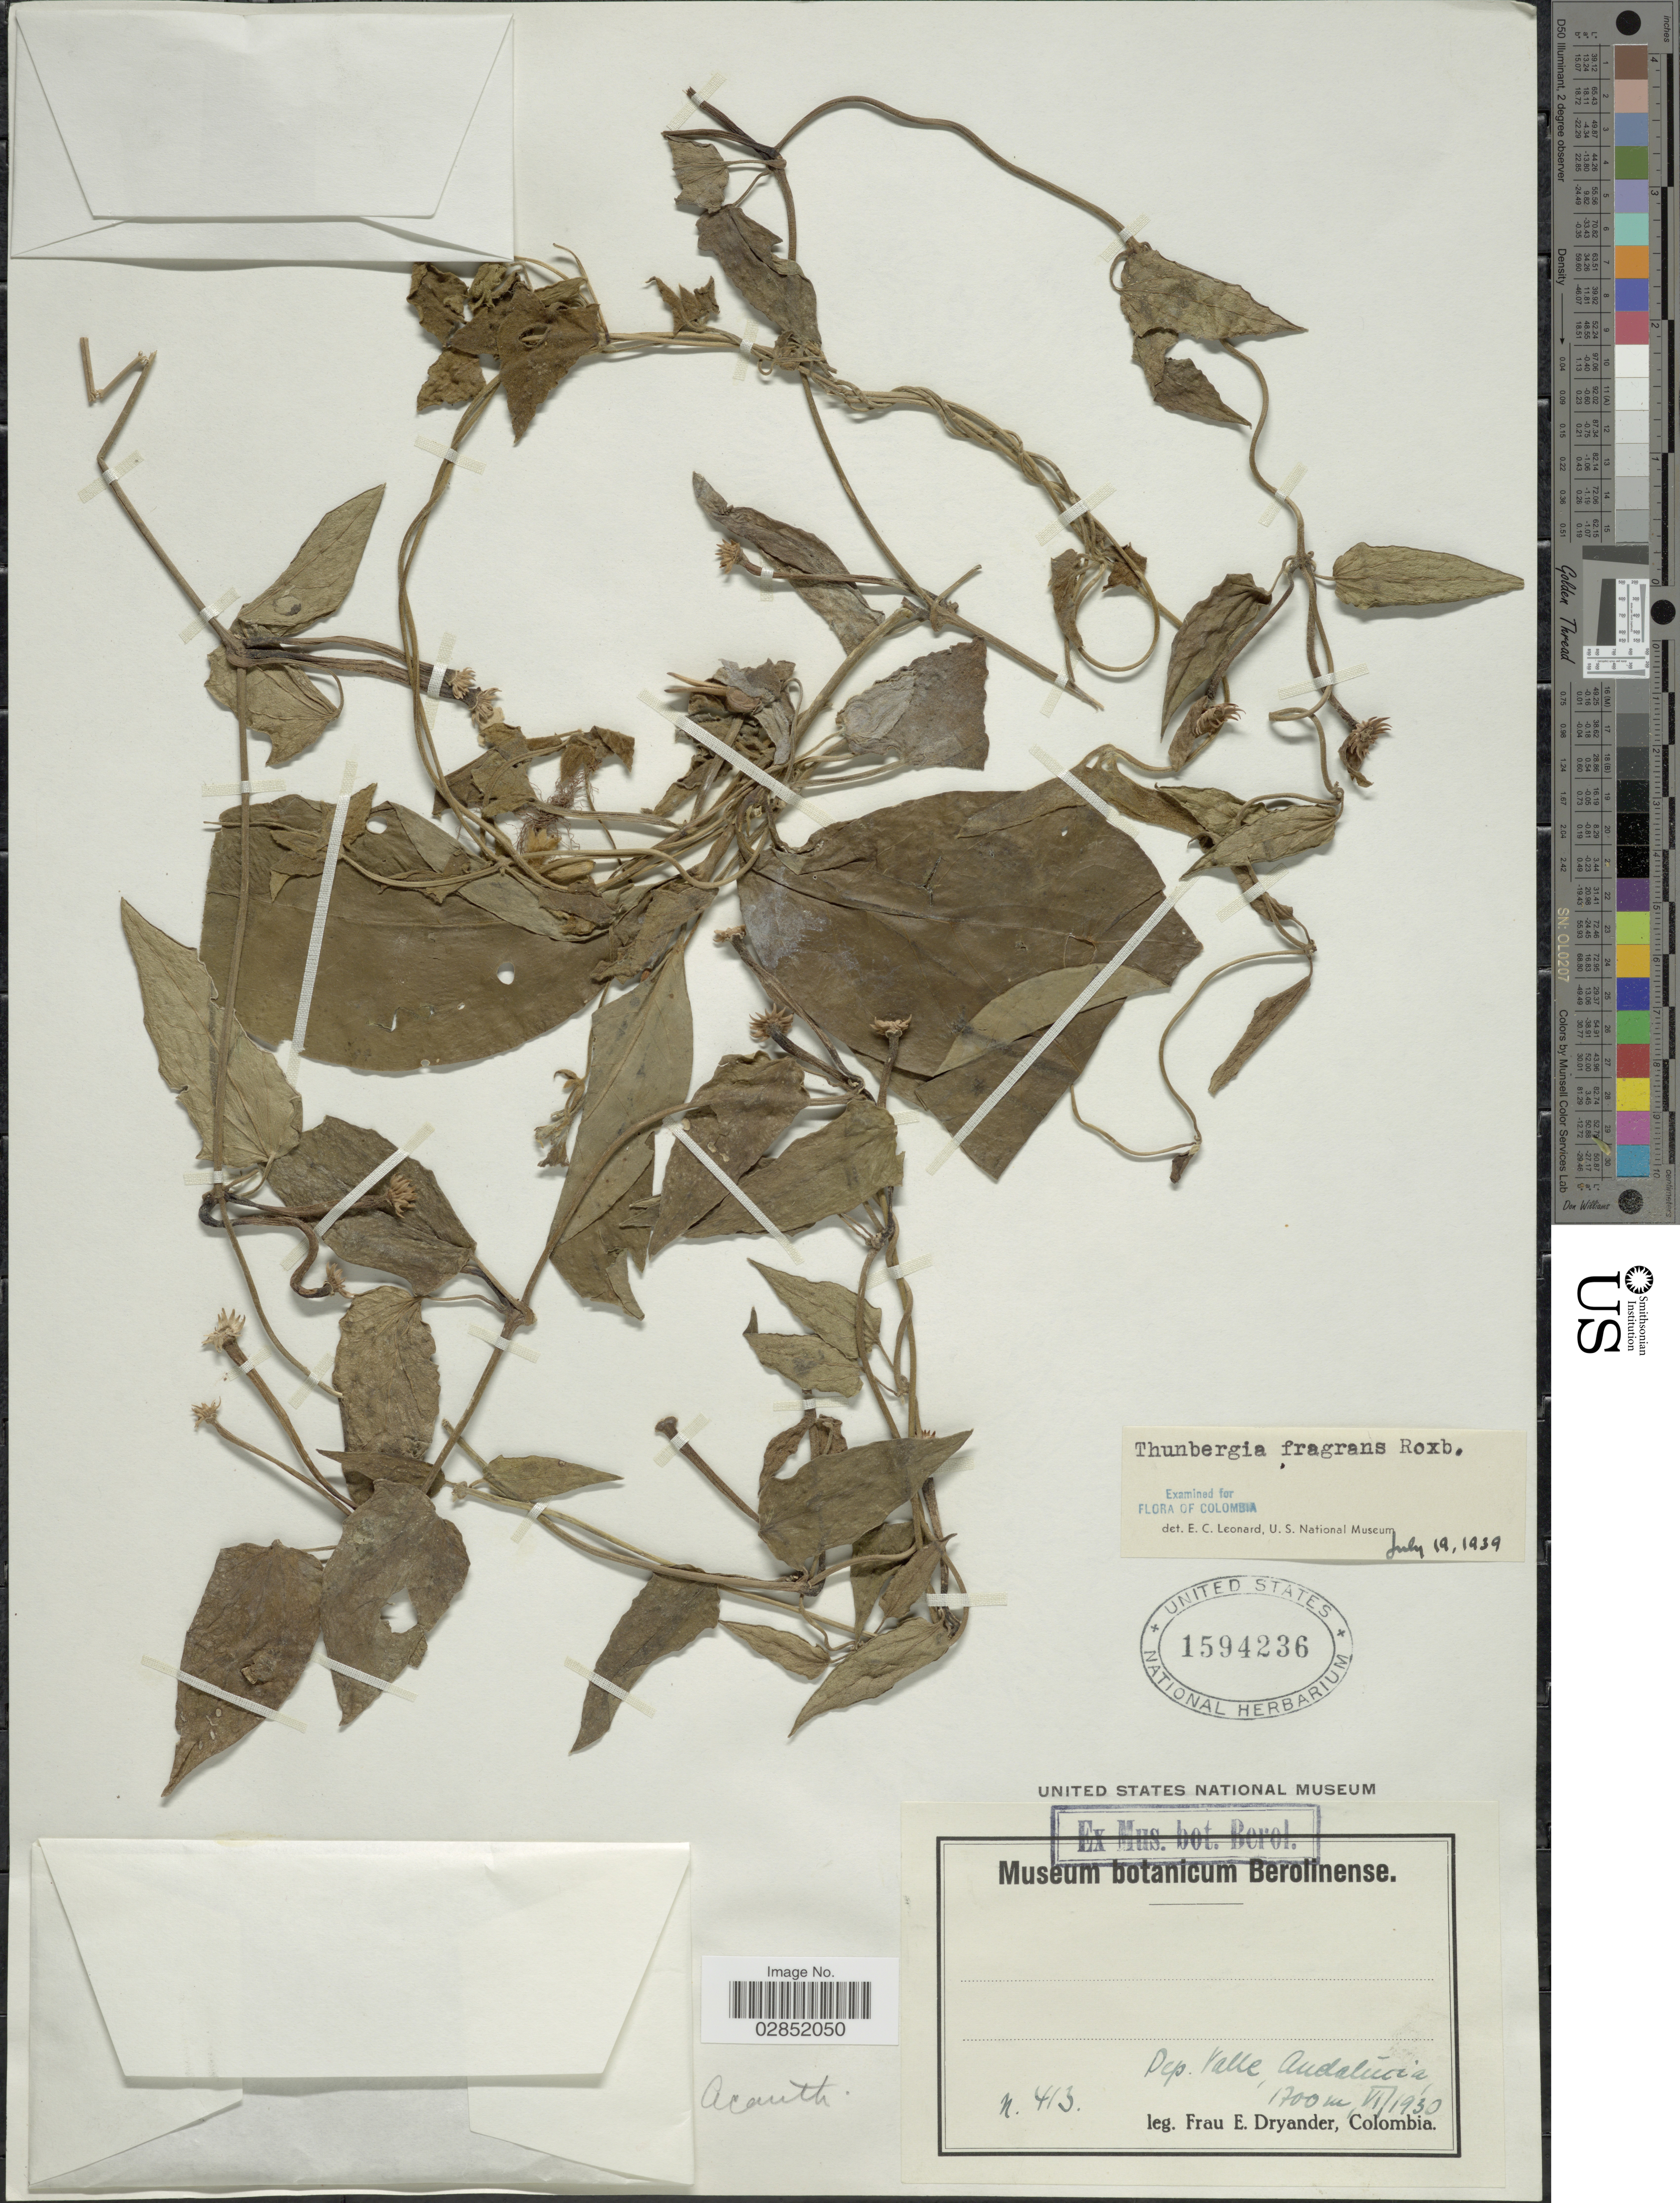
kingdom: Plantae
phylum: Tracheophyta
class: Magnoliopsida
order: Lamiales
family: Acanthaceae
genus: Thunbergia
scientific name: Thunbergia fragrans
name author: Roxb.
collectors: E. Dryander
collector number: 413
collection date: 1930-06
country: Colombia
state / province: Valle del Cauca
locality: Dep. Valle, Andalúcia.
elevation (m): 1700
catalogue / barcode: US 1594236